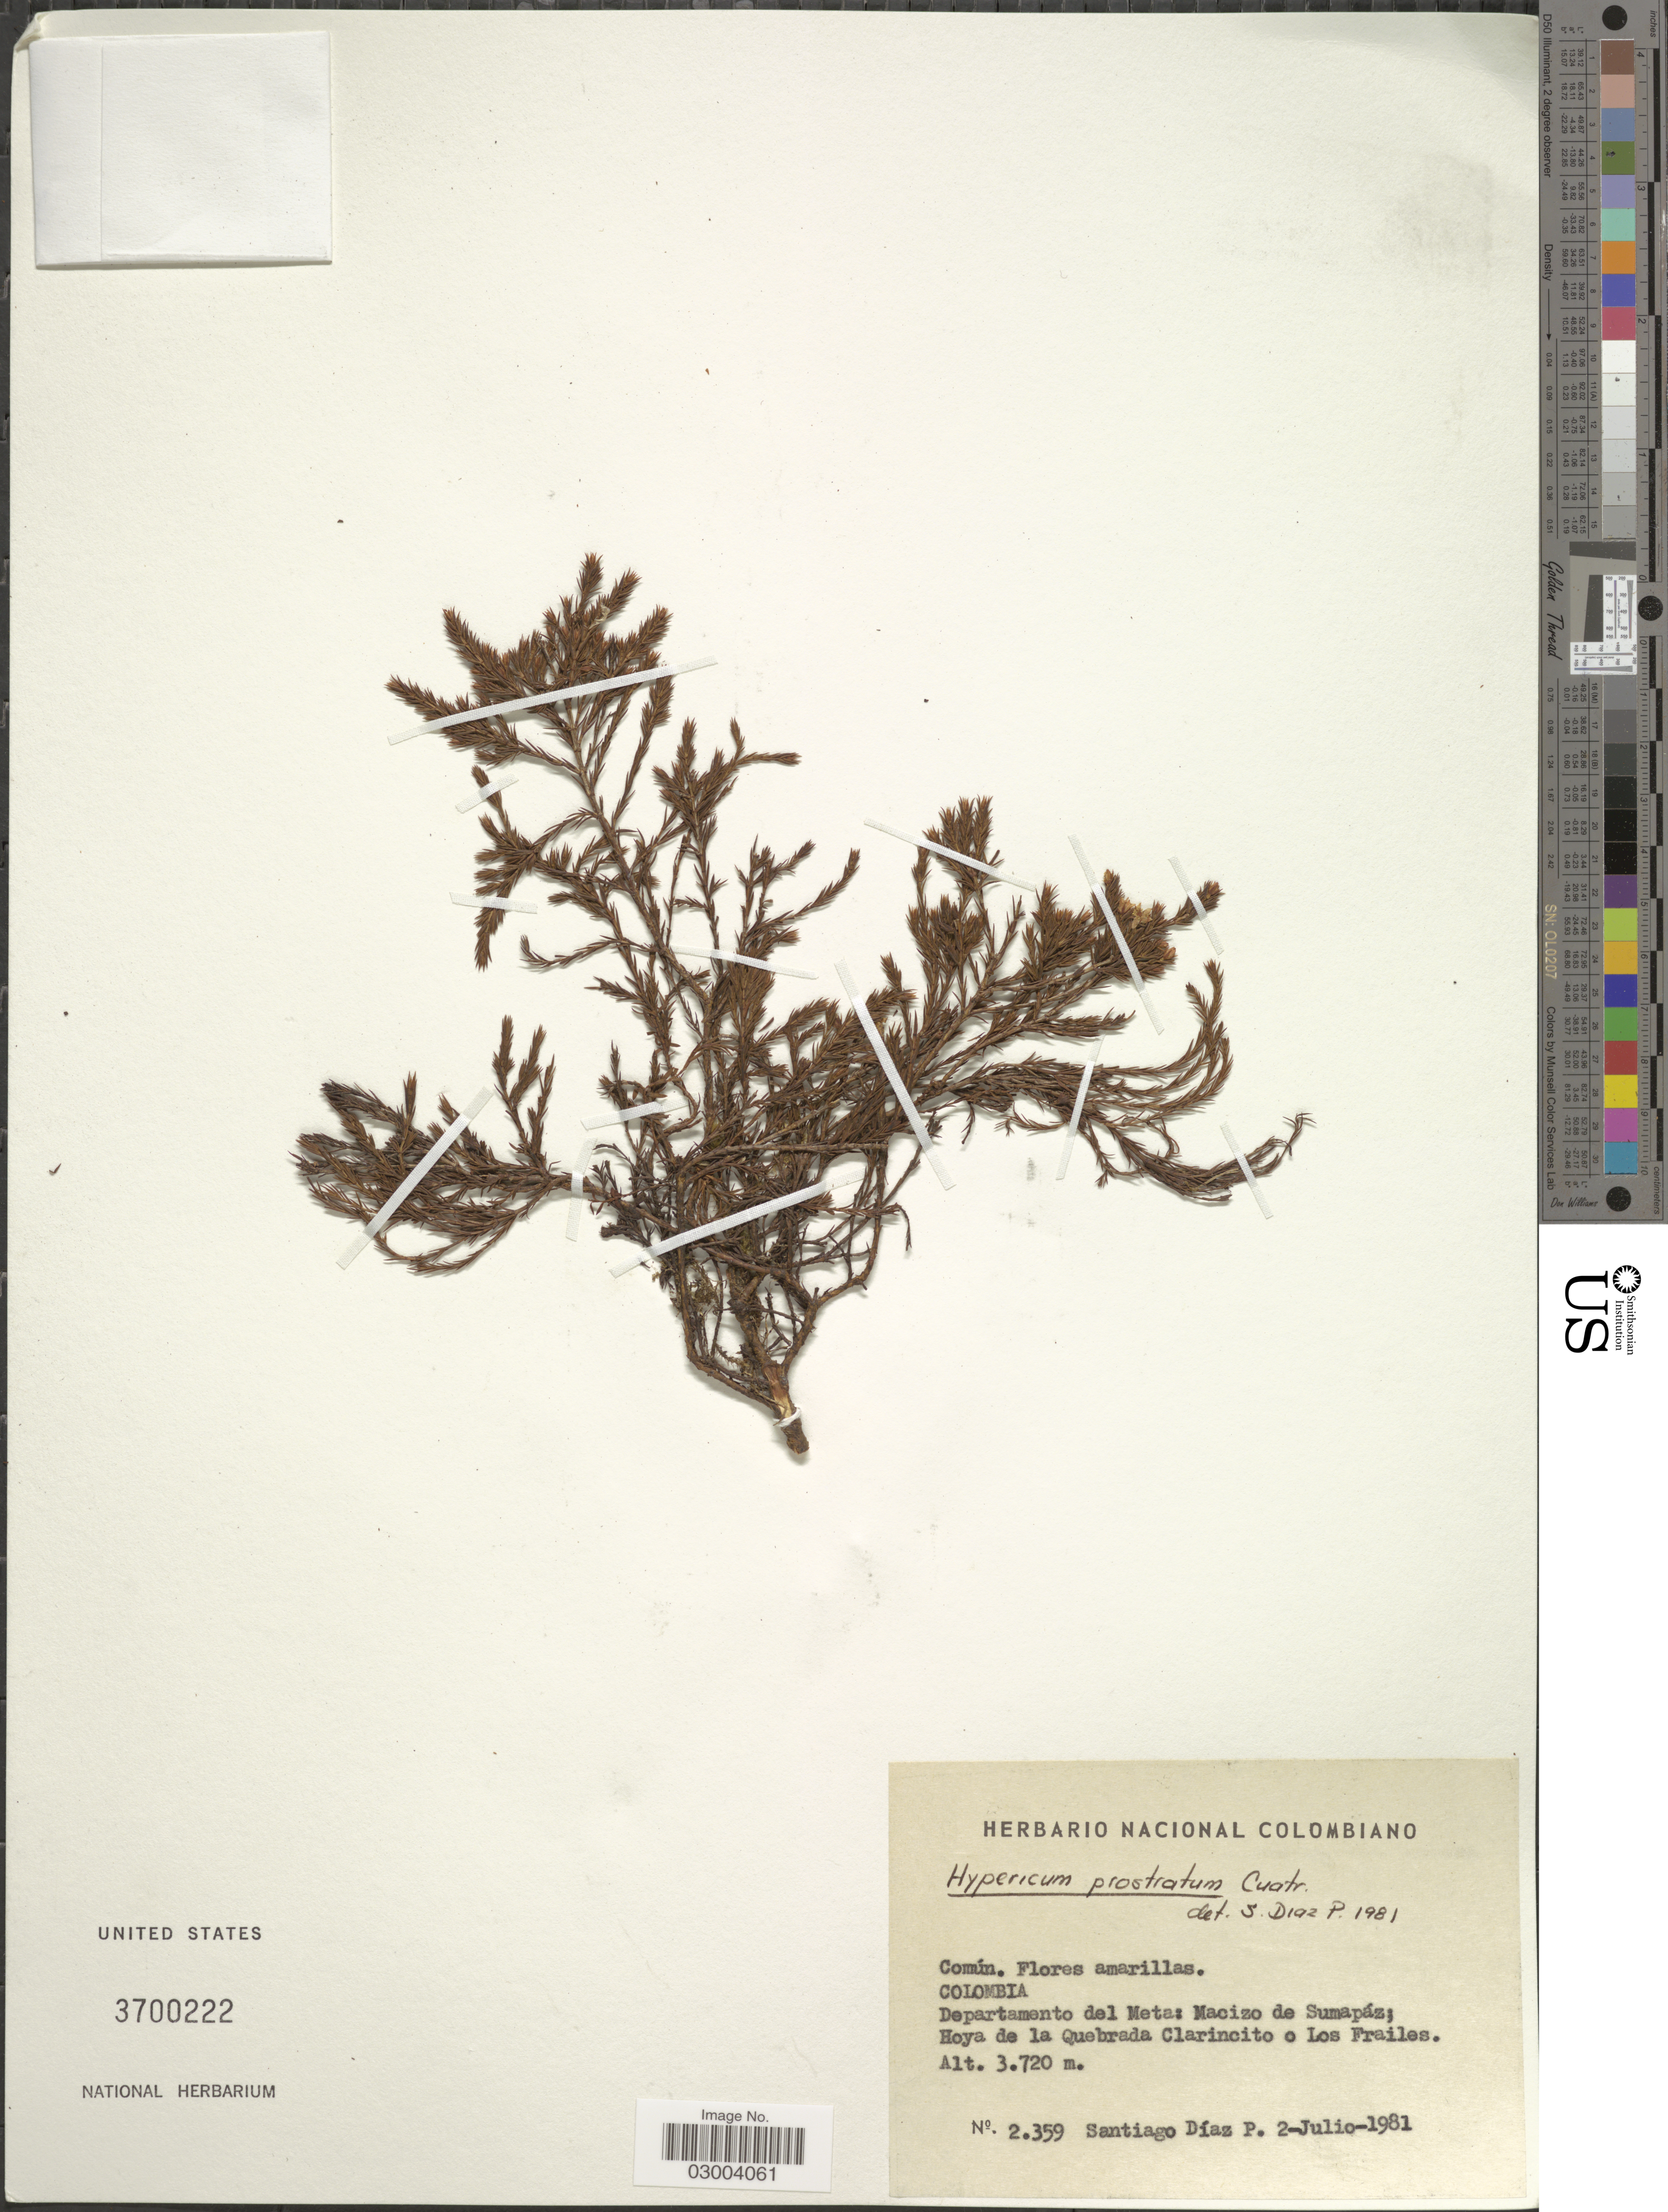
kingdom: Plantae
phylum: Tracheophyta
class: Magnoliopsida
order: Malpighiales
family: Hypericaceae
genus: Hypericum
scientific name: Hypericum prostratum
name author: Cuatrec.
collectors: S. Diaz P.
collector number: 2359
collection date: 1981-07-02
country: Colombia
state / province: Meta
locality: Departamento del Meta: Macizo de Sumapáz; Hoya de la Quebrada Clarincito o Los Frailes.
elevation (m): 3720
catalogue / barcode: US 3700222